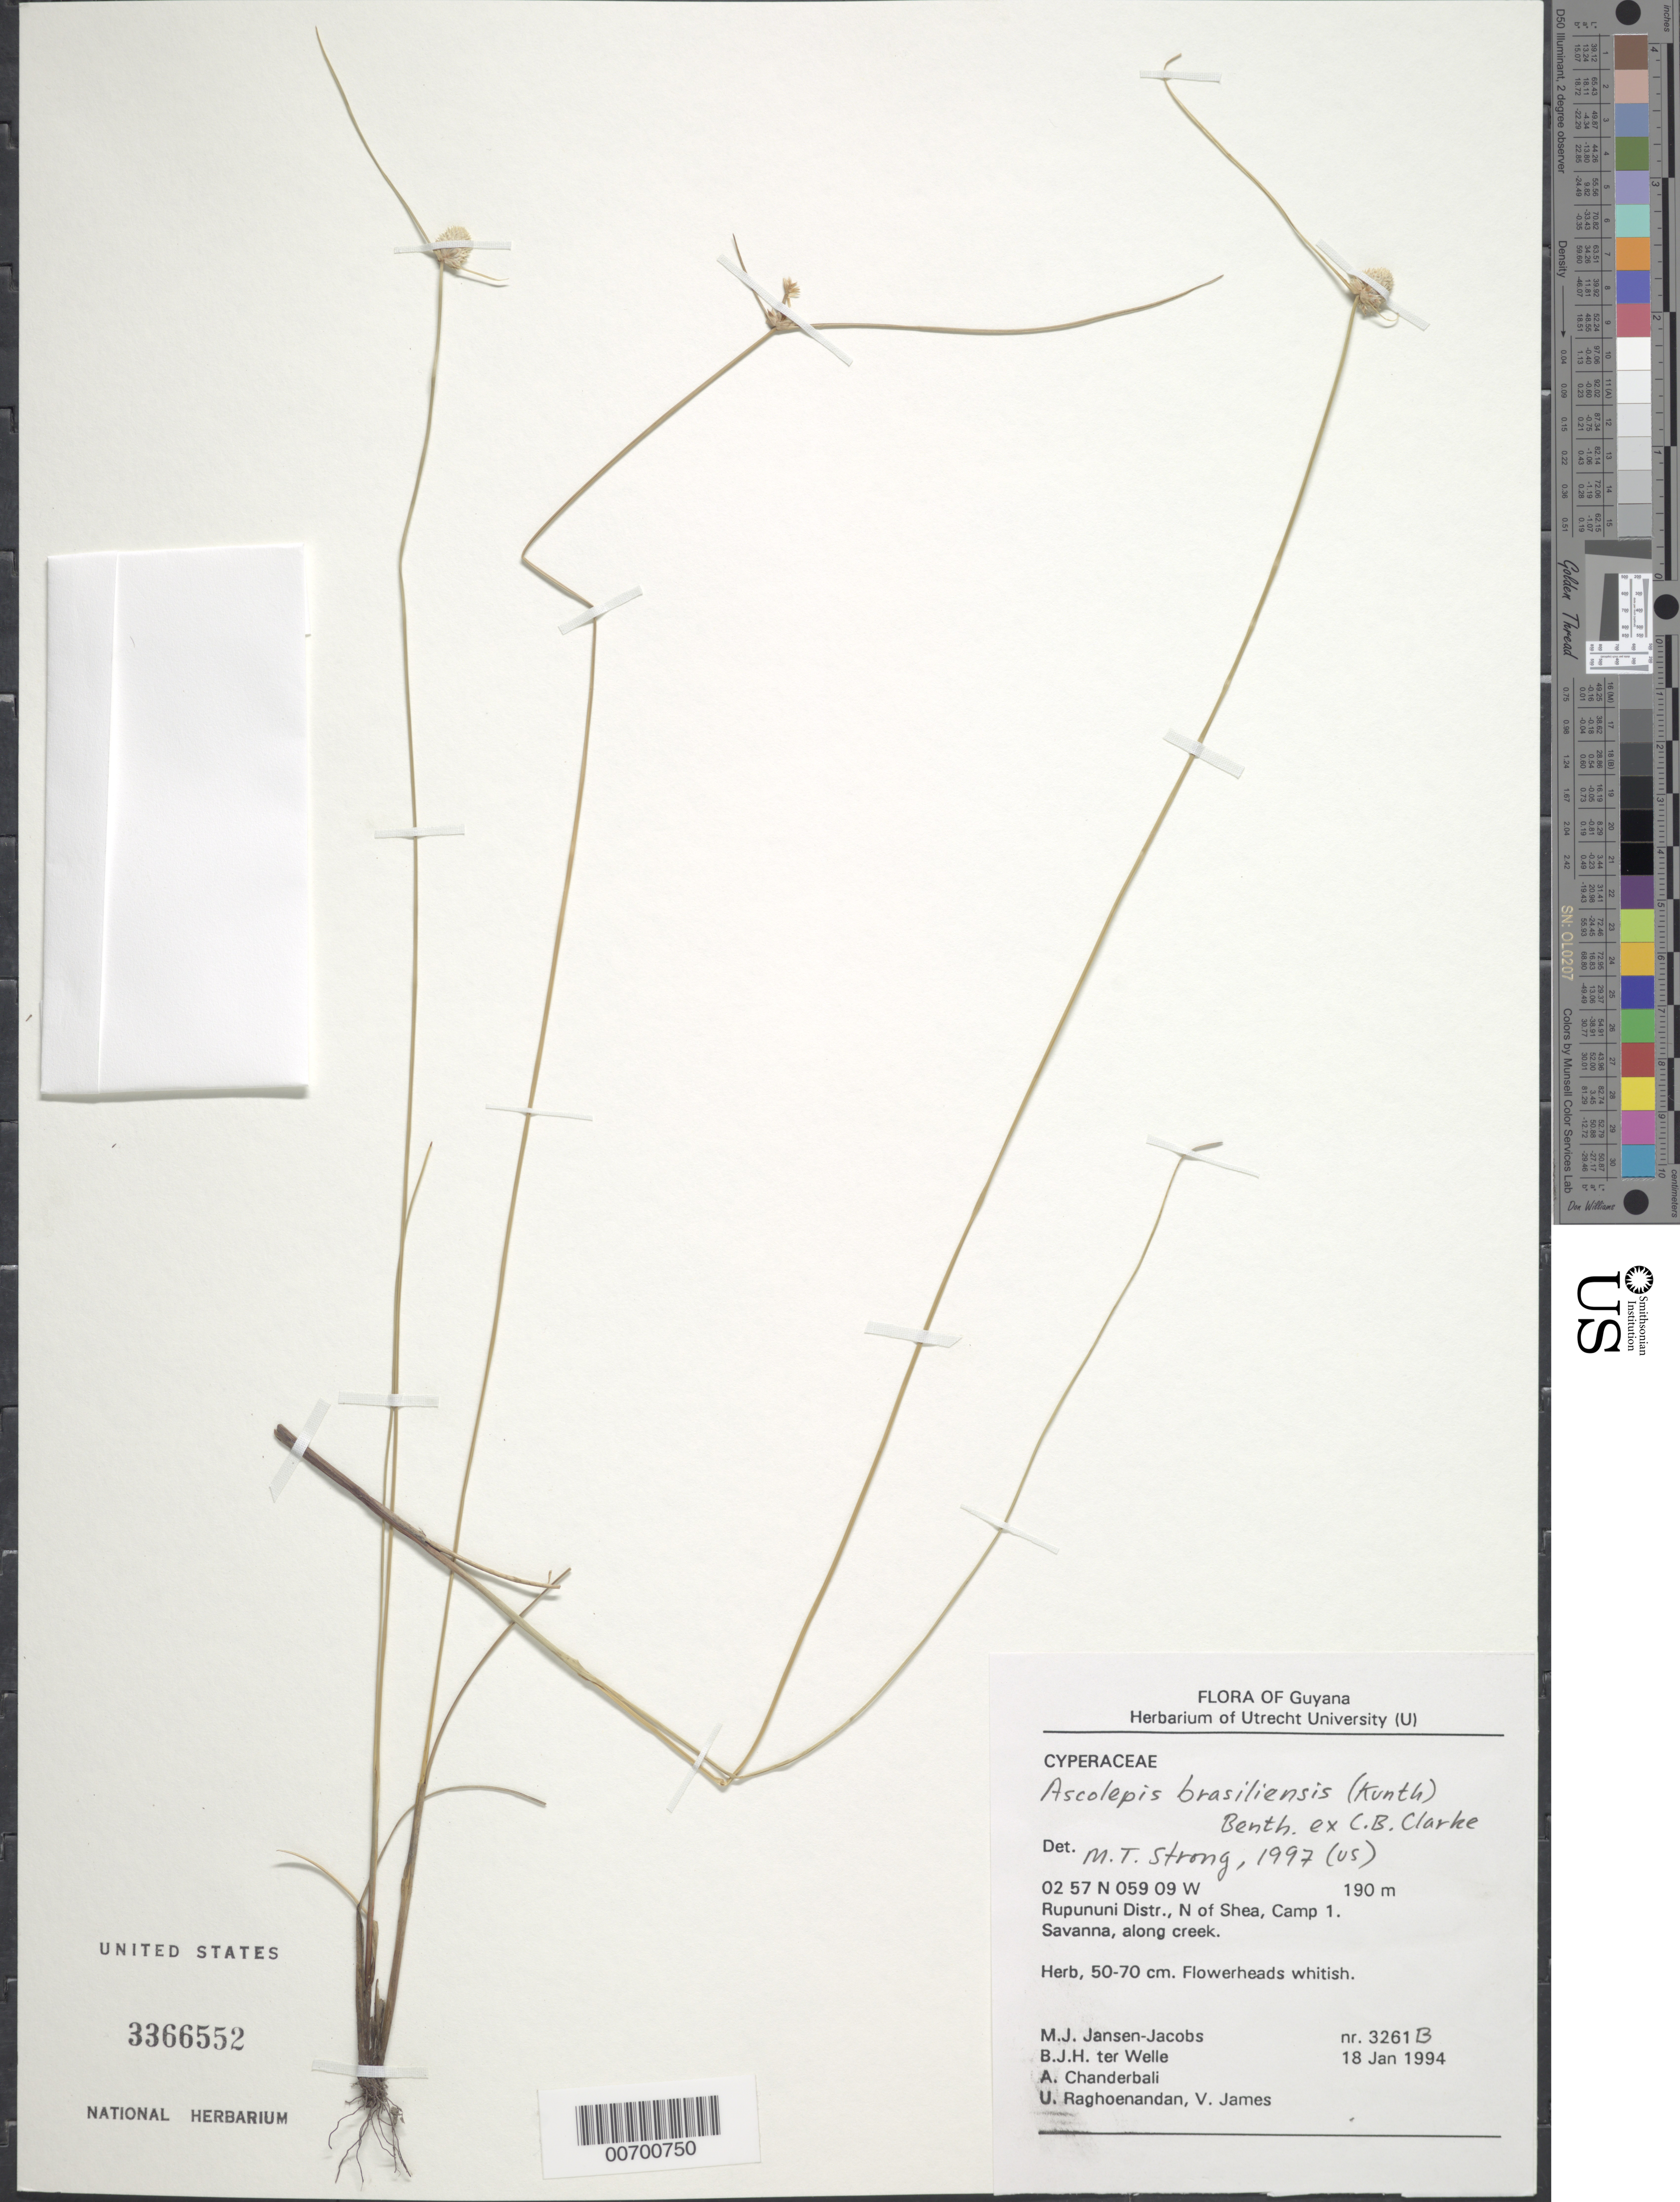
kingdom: Plantae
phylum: Tracheophyta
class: Liliopsida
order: Poales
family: Cyperaceae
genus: Cyperus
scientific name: Cyperus brasiliensis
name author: (Kunth) Bauters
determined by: Strong, M. T., (US), Smithsonian Institution - National Museum of Natural History (UNITED STATES)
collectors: M. J. Jansen-Jacobs, B. Welle, A. S. Chanderbali, U. Raghoenandan & V. James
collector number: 3261 B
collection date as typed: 18-Jan-94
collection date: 1994-01-18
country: Guyana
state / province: U. Takutu-U. Essequibo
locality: Shea, N of, camp 1, Rupununi District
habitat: Savanna, along creek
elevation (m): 190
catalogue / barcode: US 3366552